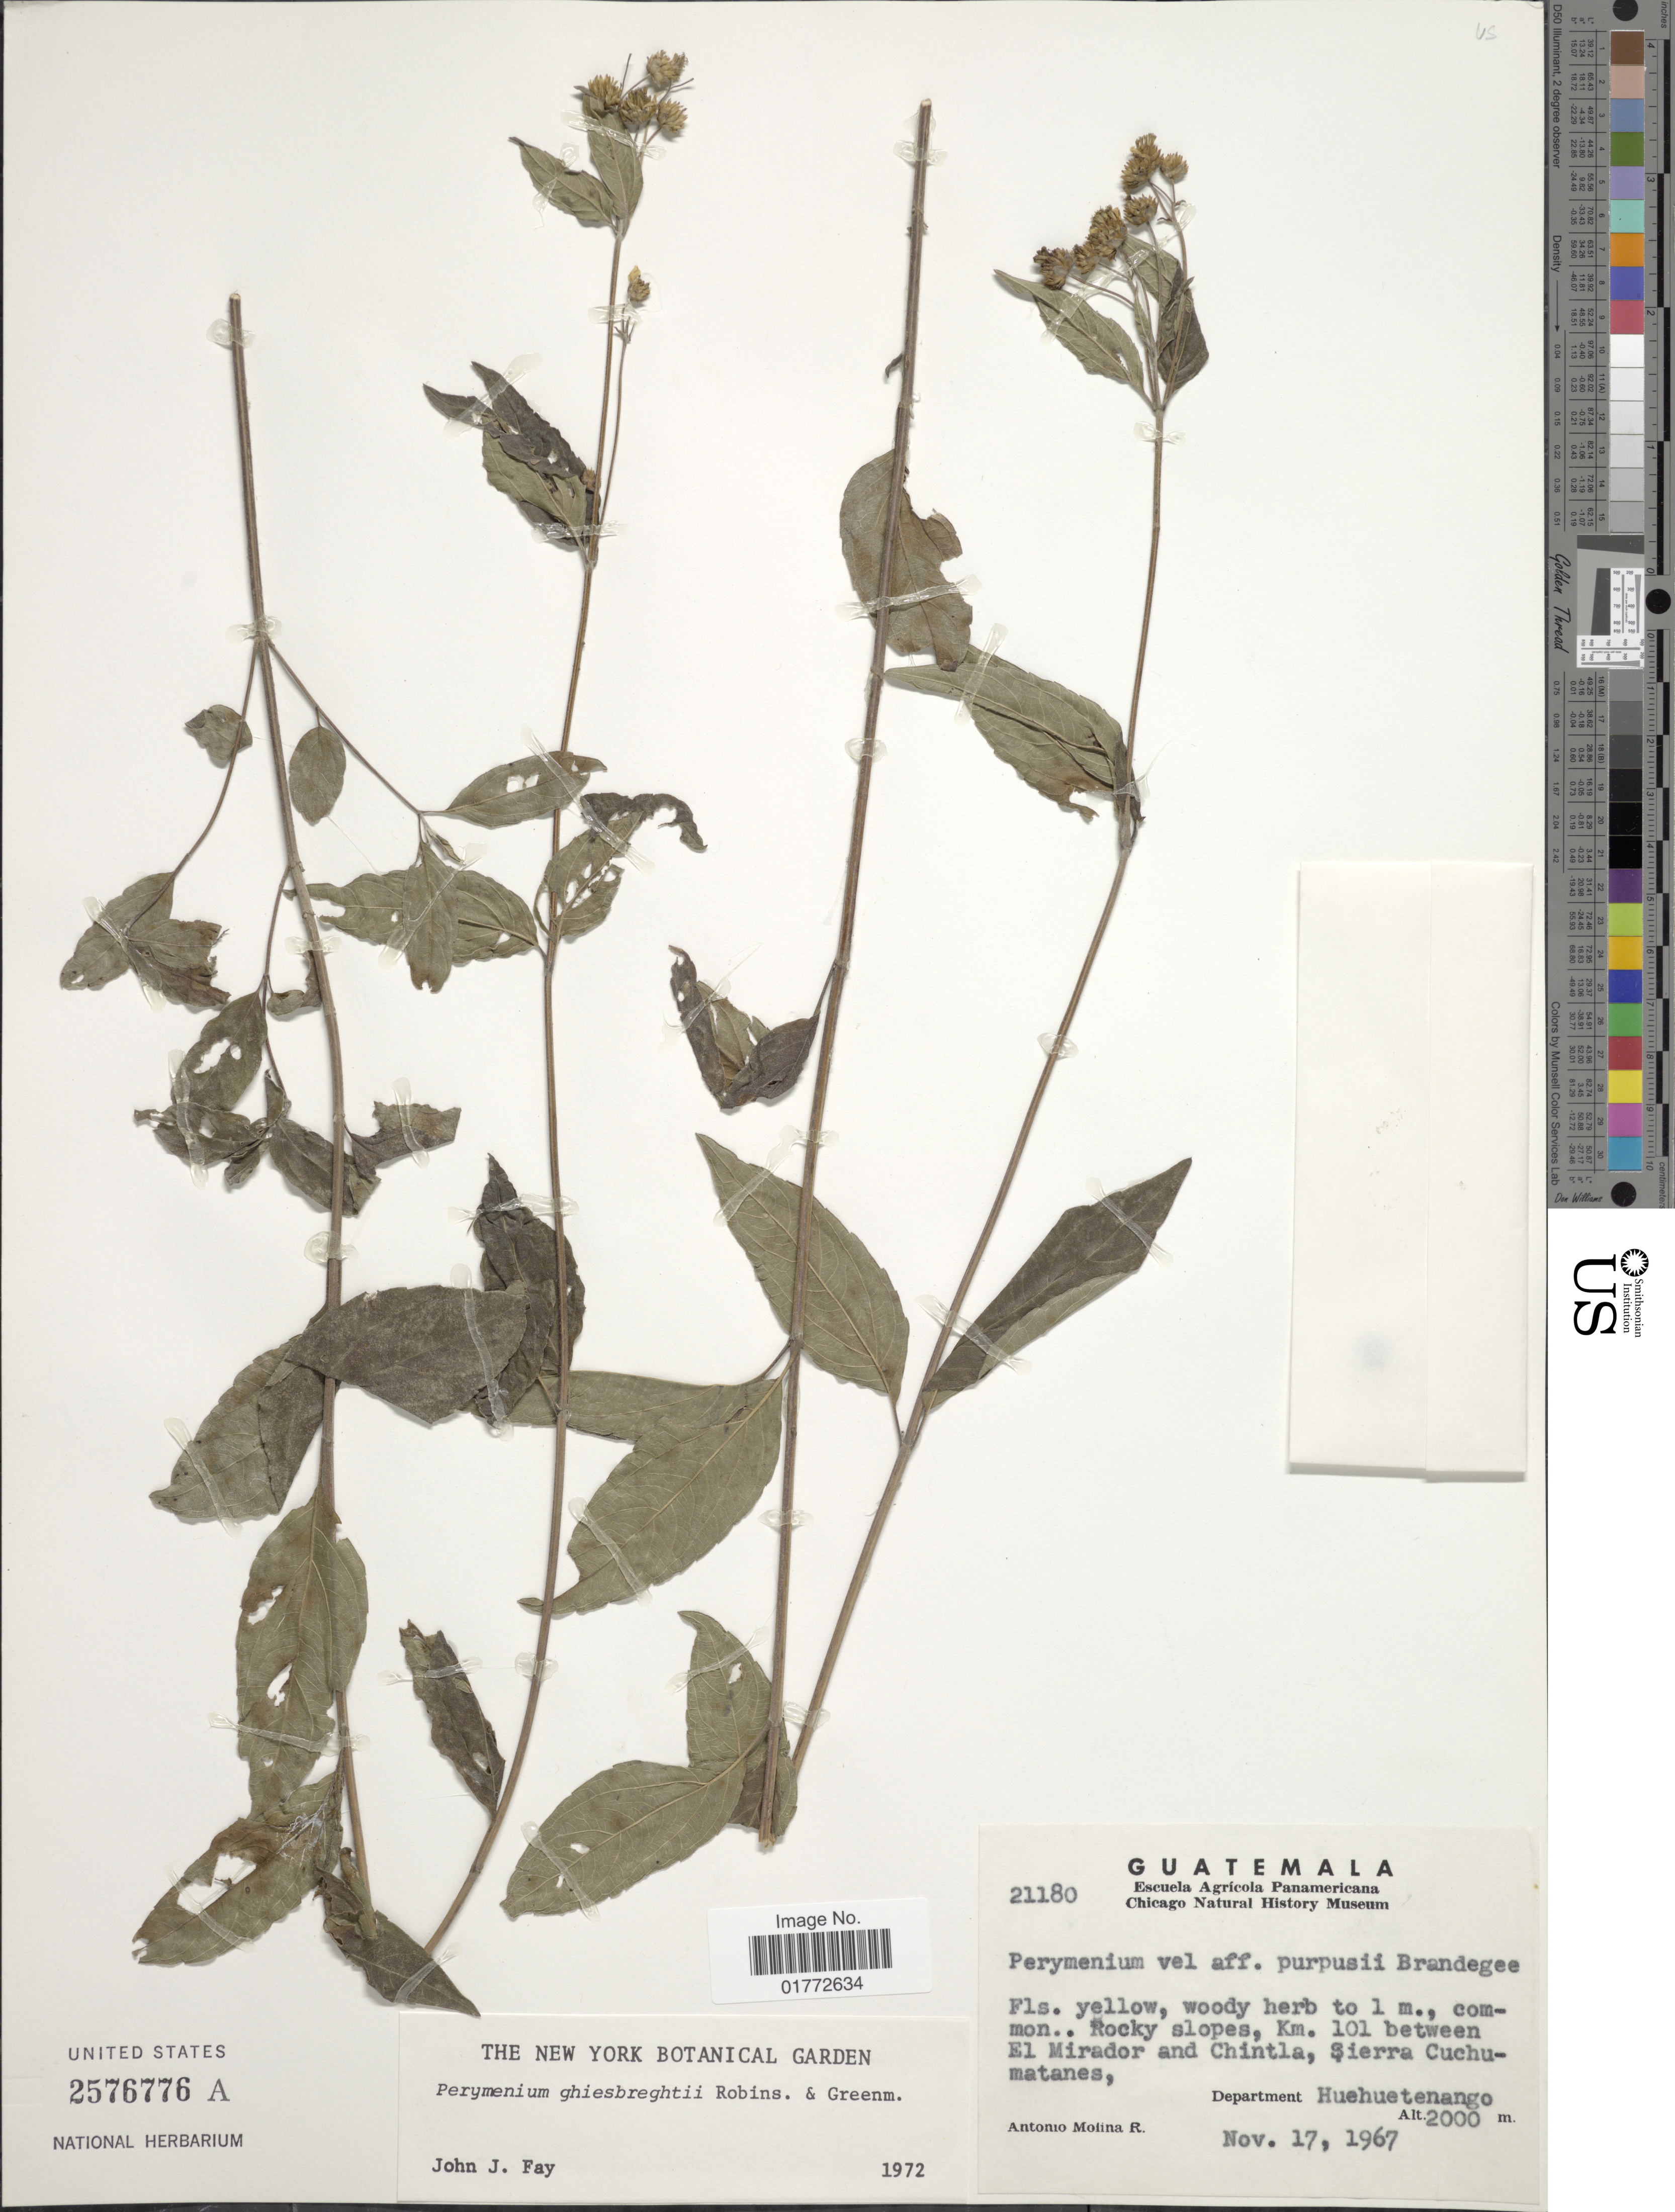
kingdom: Plantae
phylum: Tracheophyta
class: Magnoliopsida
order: Asterales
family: Asteraceae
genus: Perymenium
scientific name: Perymenium ghiesbreghtii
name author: B.L. Rob. & Greenm.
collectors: A. Molina R.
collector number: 21180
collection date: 1967-11-17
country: Guatemala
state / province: Huehuetenango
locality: Km 101 between El Mirador and Chintla, Sierra Cuchumatanes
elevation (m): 2000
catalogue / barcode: US 2576776A